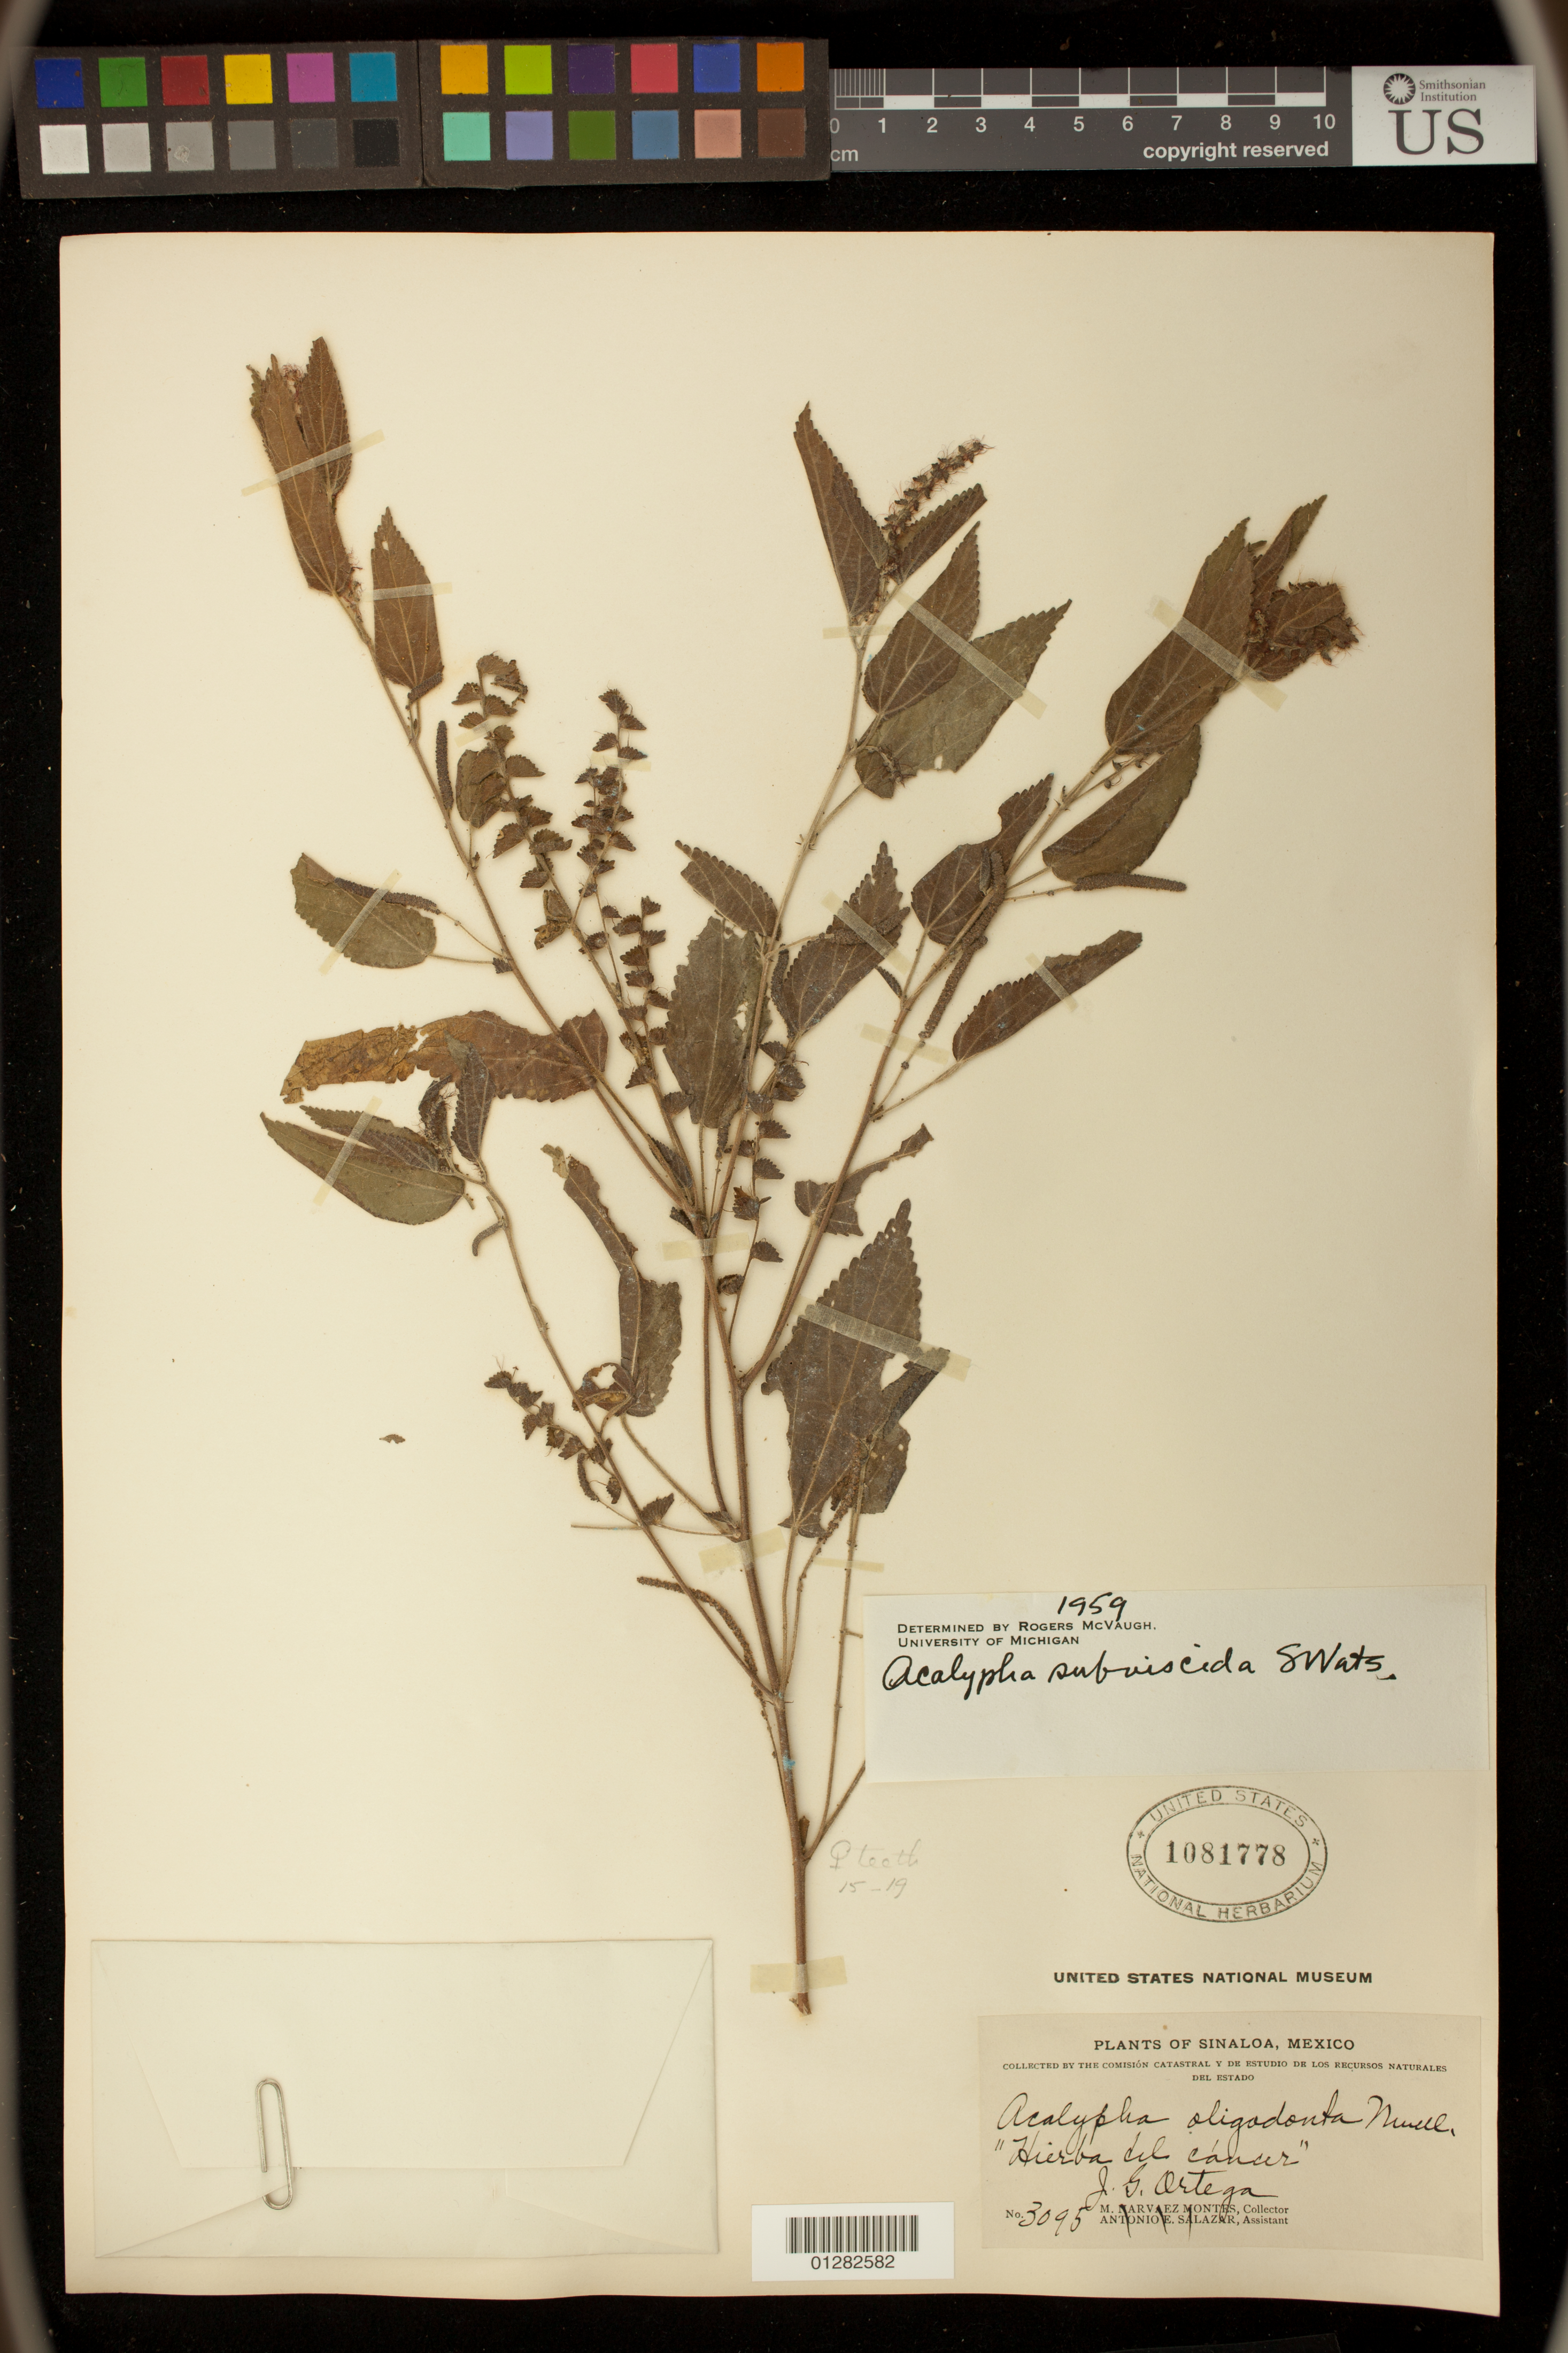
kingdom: Plantae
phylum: Tracheophyta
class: Magnoliopsida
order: Malpighiales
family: Euphorbiaceae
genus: Acalypha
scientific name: Acalypha subviscida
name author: S. Watson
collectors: J. Ortega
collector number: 3095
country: Mexico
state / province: Sinaloa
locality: Hierba del cáncez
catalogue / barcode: US 1081778